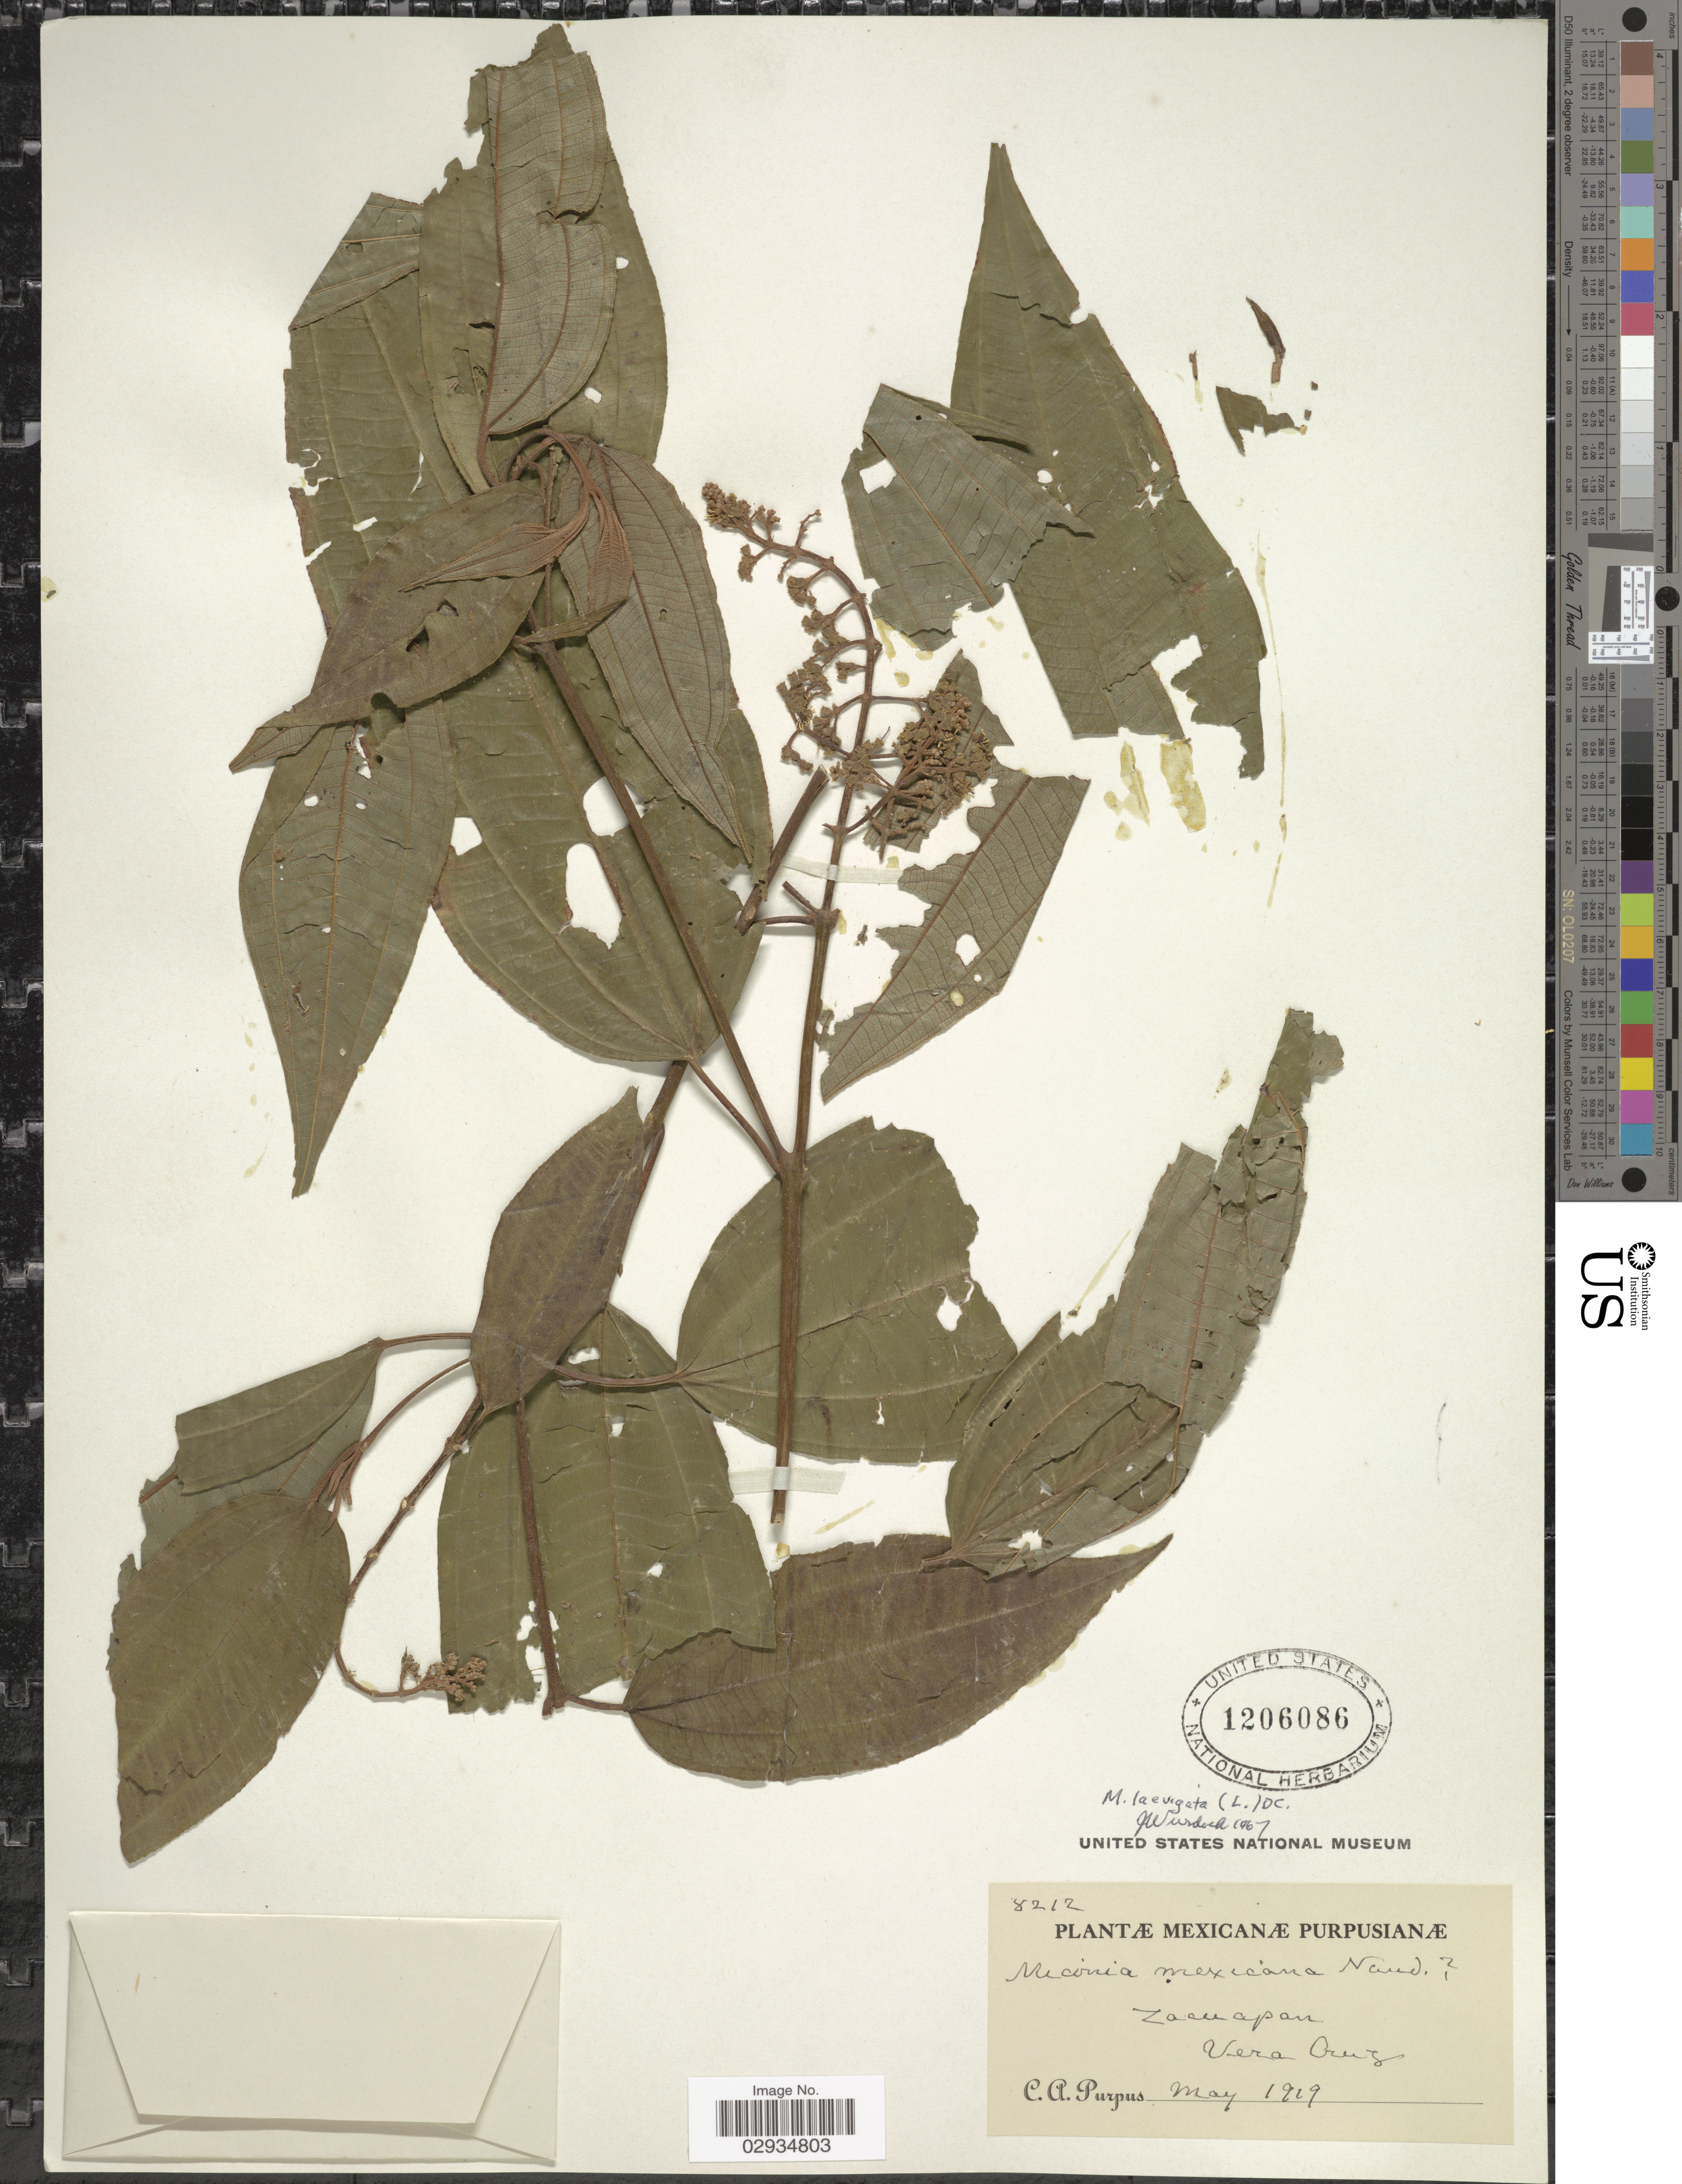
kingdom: Plantae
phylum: Tracheophyta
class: Magnoliopsida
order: Myrtales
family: Melastomataceae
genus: Miconia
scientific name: Miconia laevigata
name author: (L.) D. Don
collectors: C. A. Purpus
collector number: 8212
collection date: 1929-05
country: Mexico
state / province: Veracruz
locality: Zacuapan. Vera Cruz.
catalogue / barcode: US 1206086